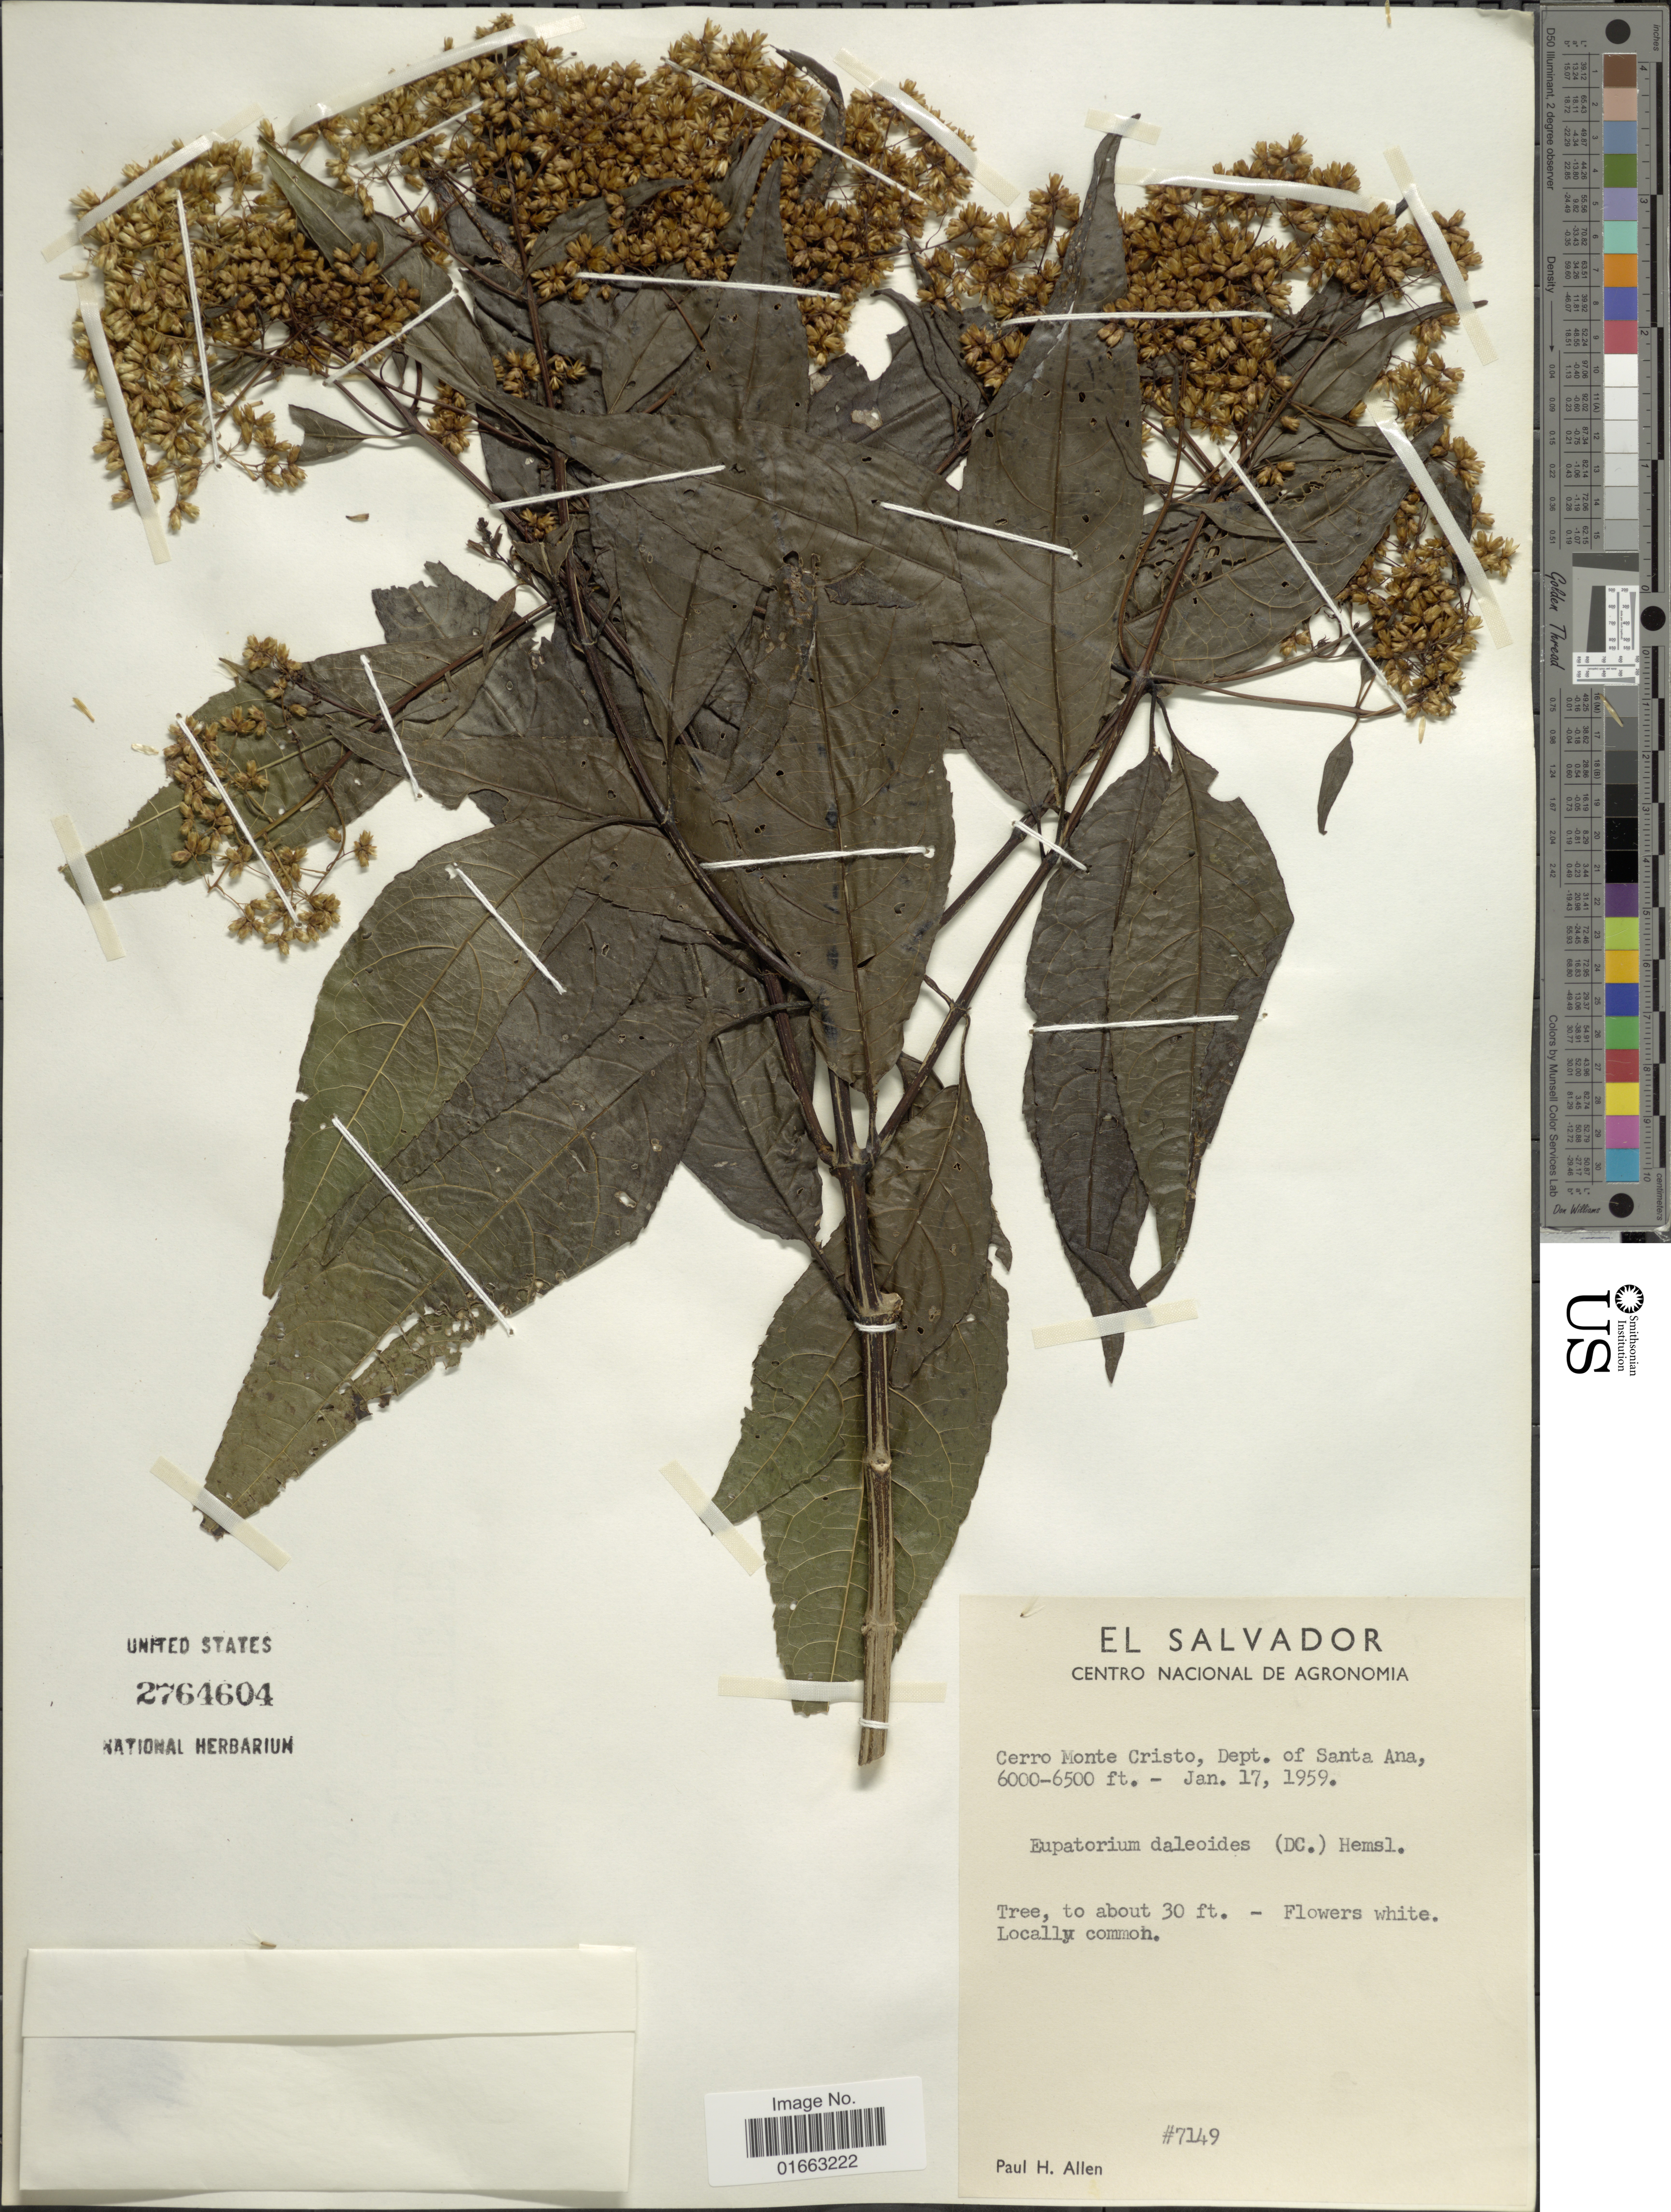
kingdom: Plantae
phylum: Tracheophyta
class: Magnoliopsida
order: Asterales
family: Asteraceae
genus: Critoniadelphus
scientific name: Critoniadelphus nubigenus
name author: (Benth.) R.M. King & H. Rob.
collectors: P. H. Allen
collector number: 7149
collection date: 1959-01-17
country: El Salvador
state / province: Santa Ana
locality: Cerro Monte Cristo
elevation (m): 1829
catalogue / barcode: US 2764604